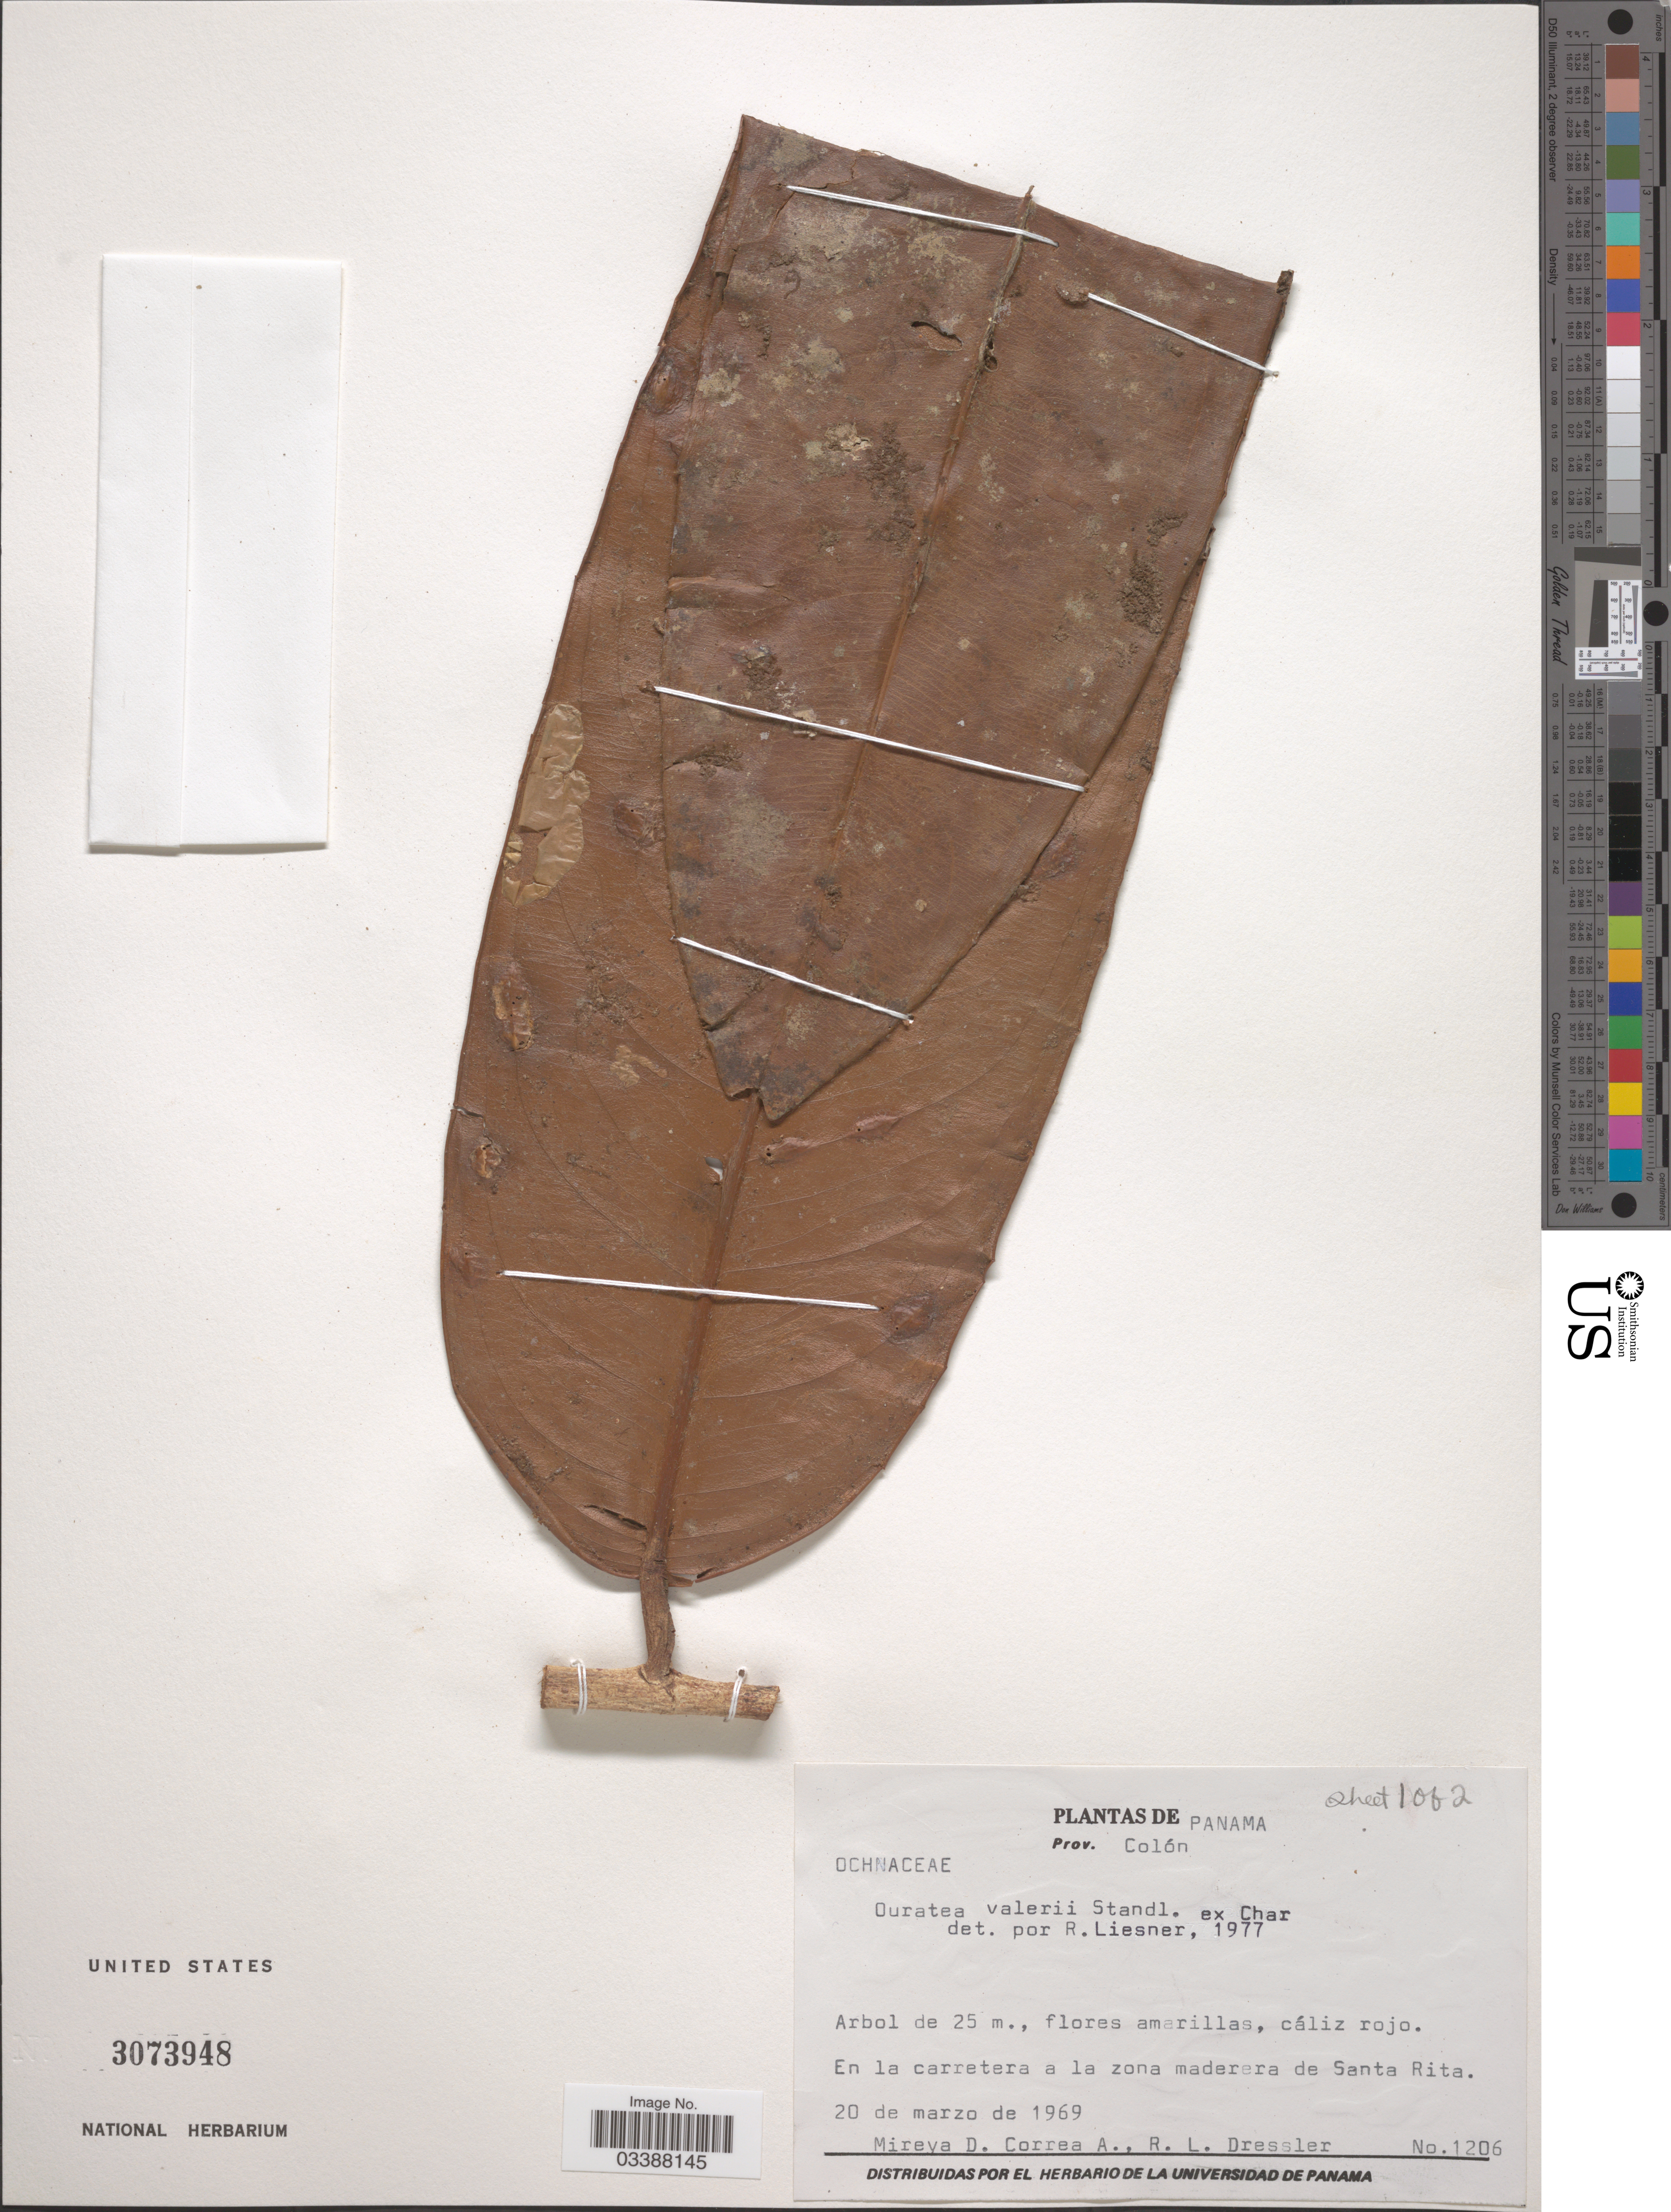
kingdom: Plantae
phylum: Tracheophyta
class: Magnoliopsida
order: Malpighiales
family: Ochnaceae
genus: Ouratea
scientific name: Ouratea valerii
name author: Standl.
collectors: M. D. Corrêa-A. & R. Dressler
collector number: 1206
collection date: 1969-03-20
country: Panama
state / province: Colón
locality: En la carretera a la zona maderera de Santa Rita.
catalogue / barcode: US 3073948